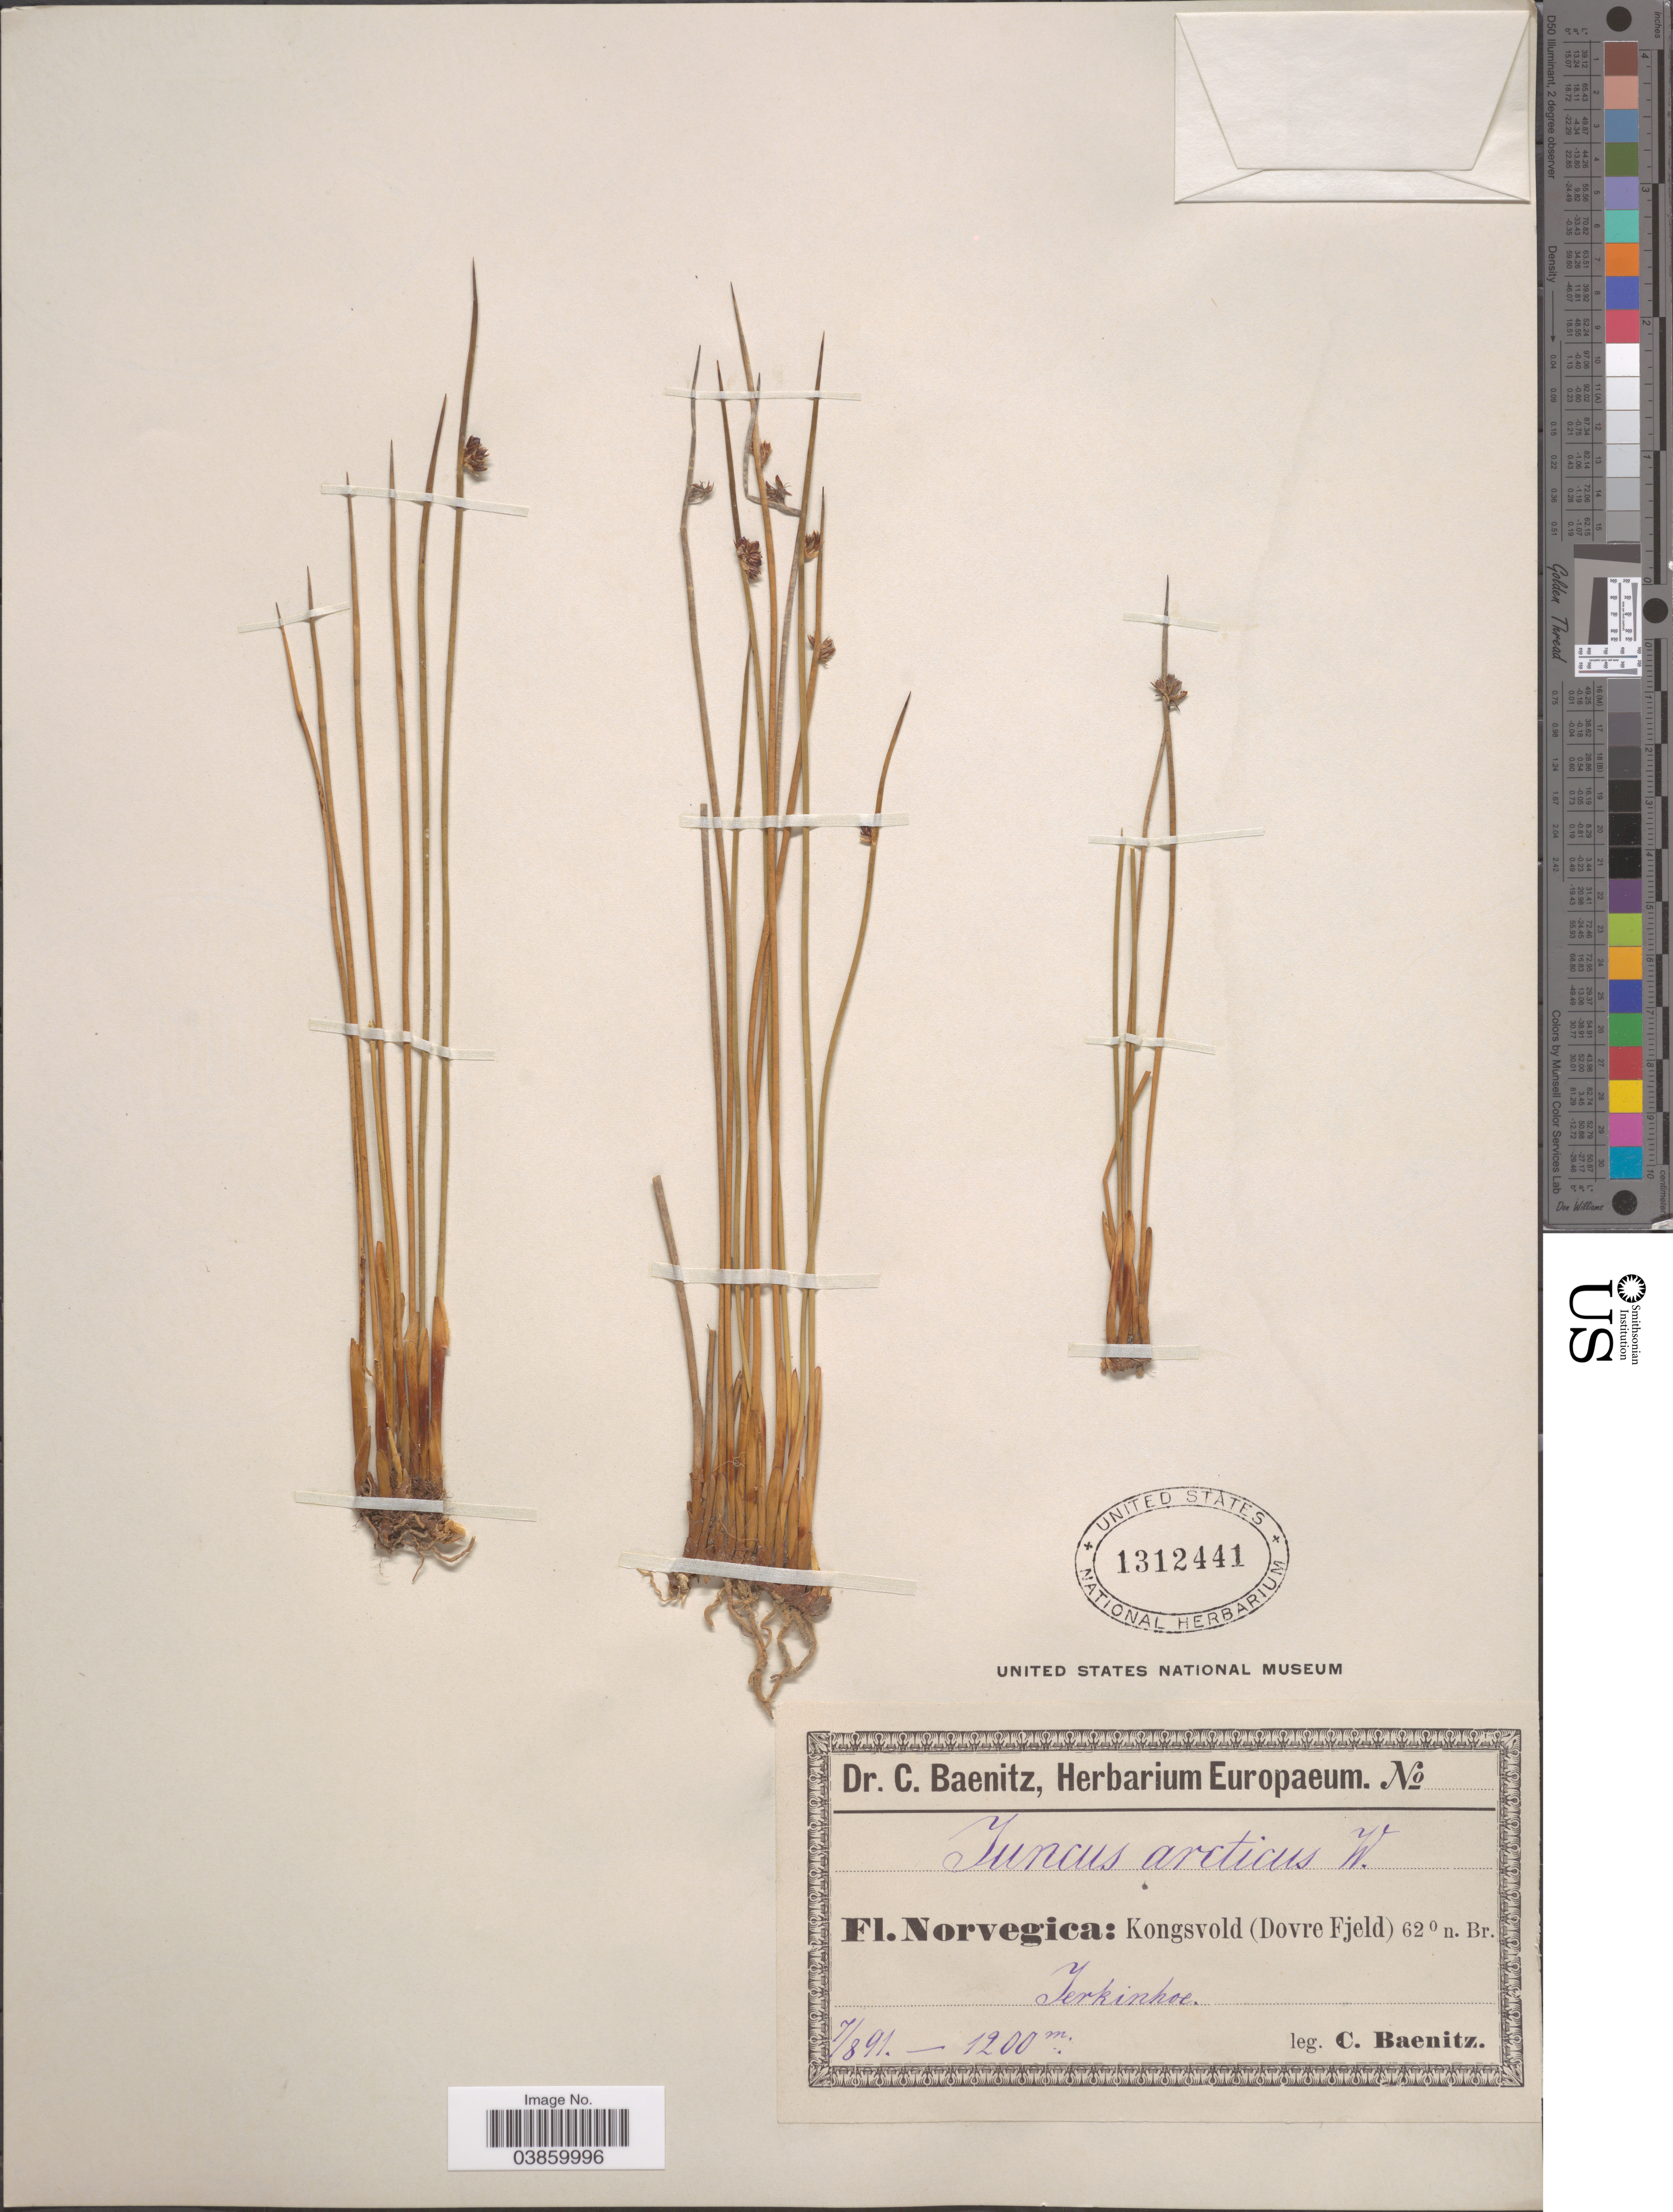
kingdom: Plantae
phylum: Tracheophyta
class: Liliopsida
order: Poales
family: Juncaceae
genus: Juncus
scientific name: Juncus arcticus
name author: Willd.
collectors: C. G. Baenitz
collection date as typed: Transcribed d/m/y: 7/8/91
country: Norway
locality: Norvegica: Kongsvold (Dovre Fjeld) 62º n. Br. . Jerkinhoe.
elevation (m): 1200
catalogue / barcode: US 1312441